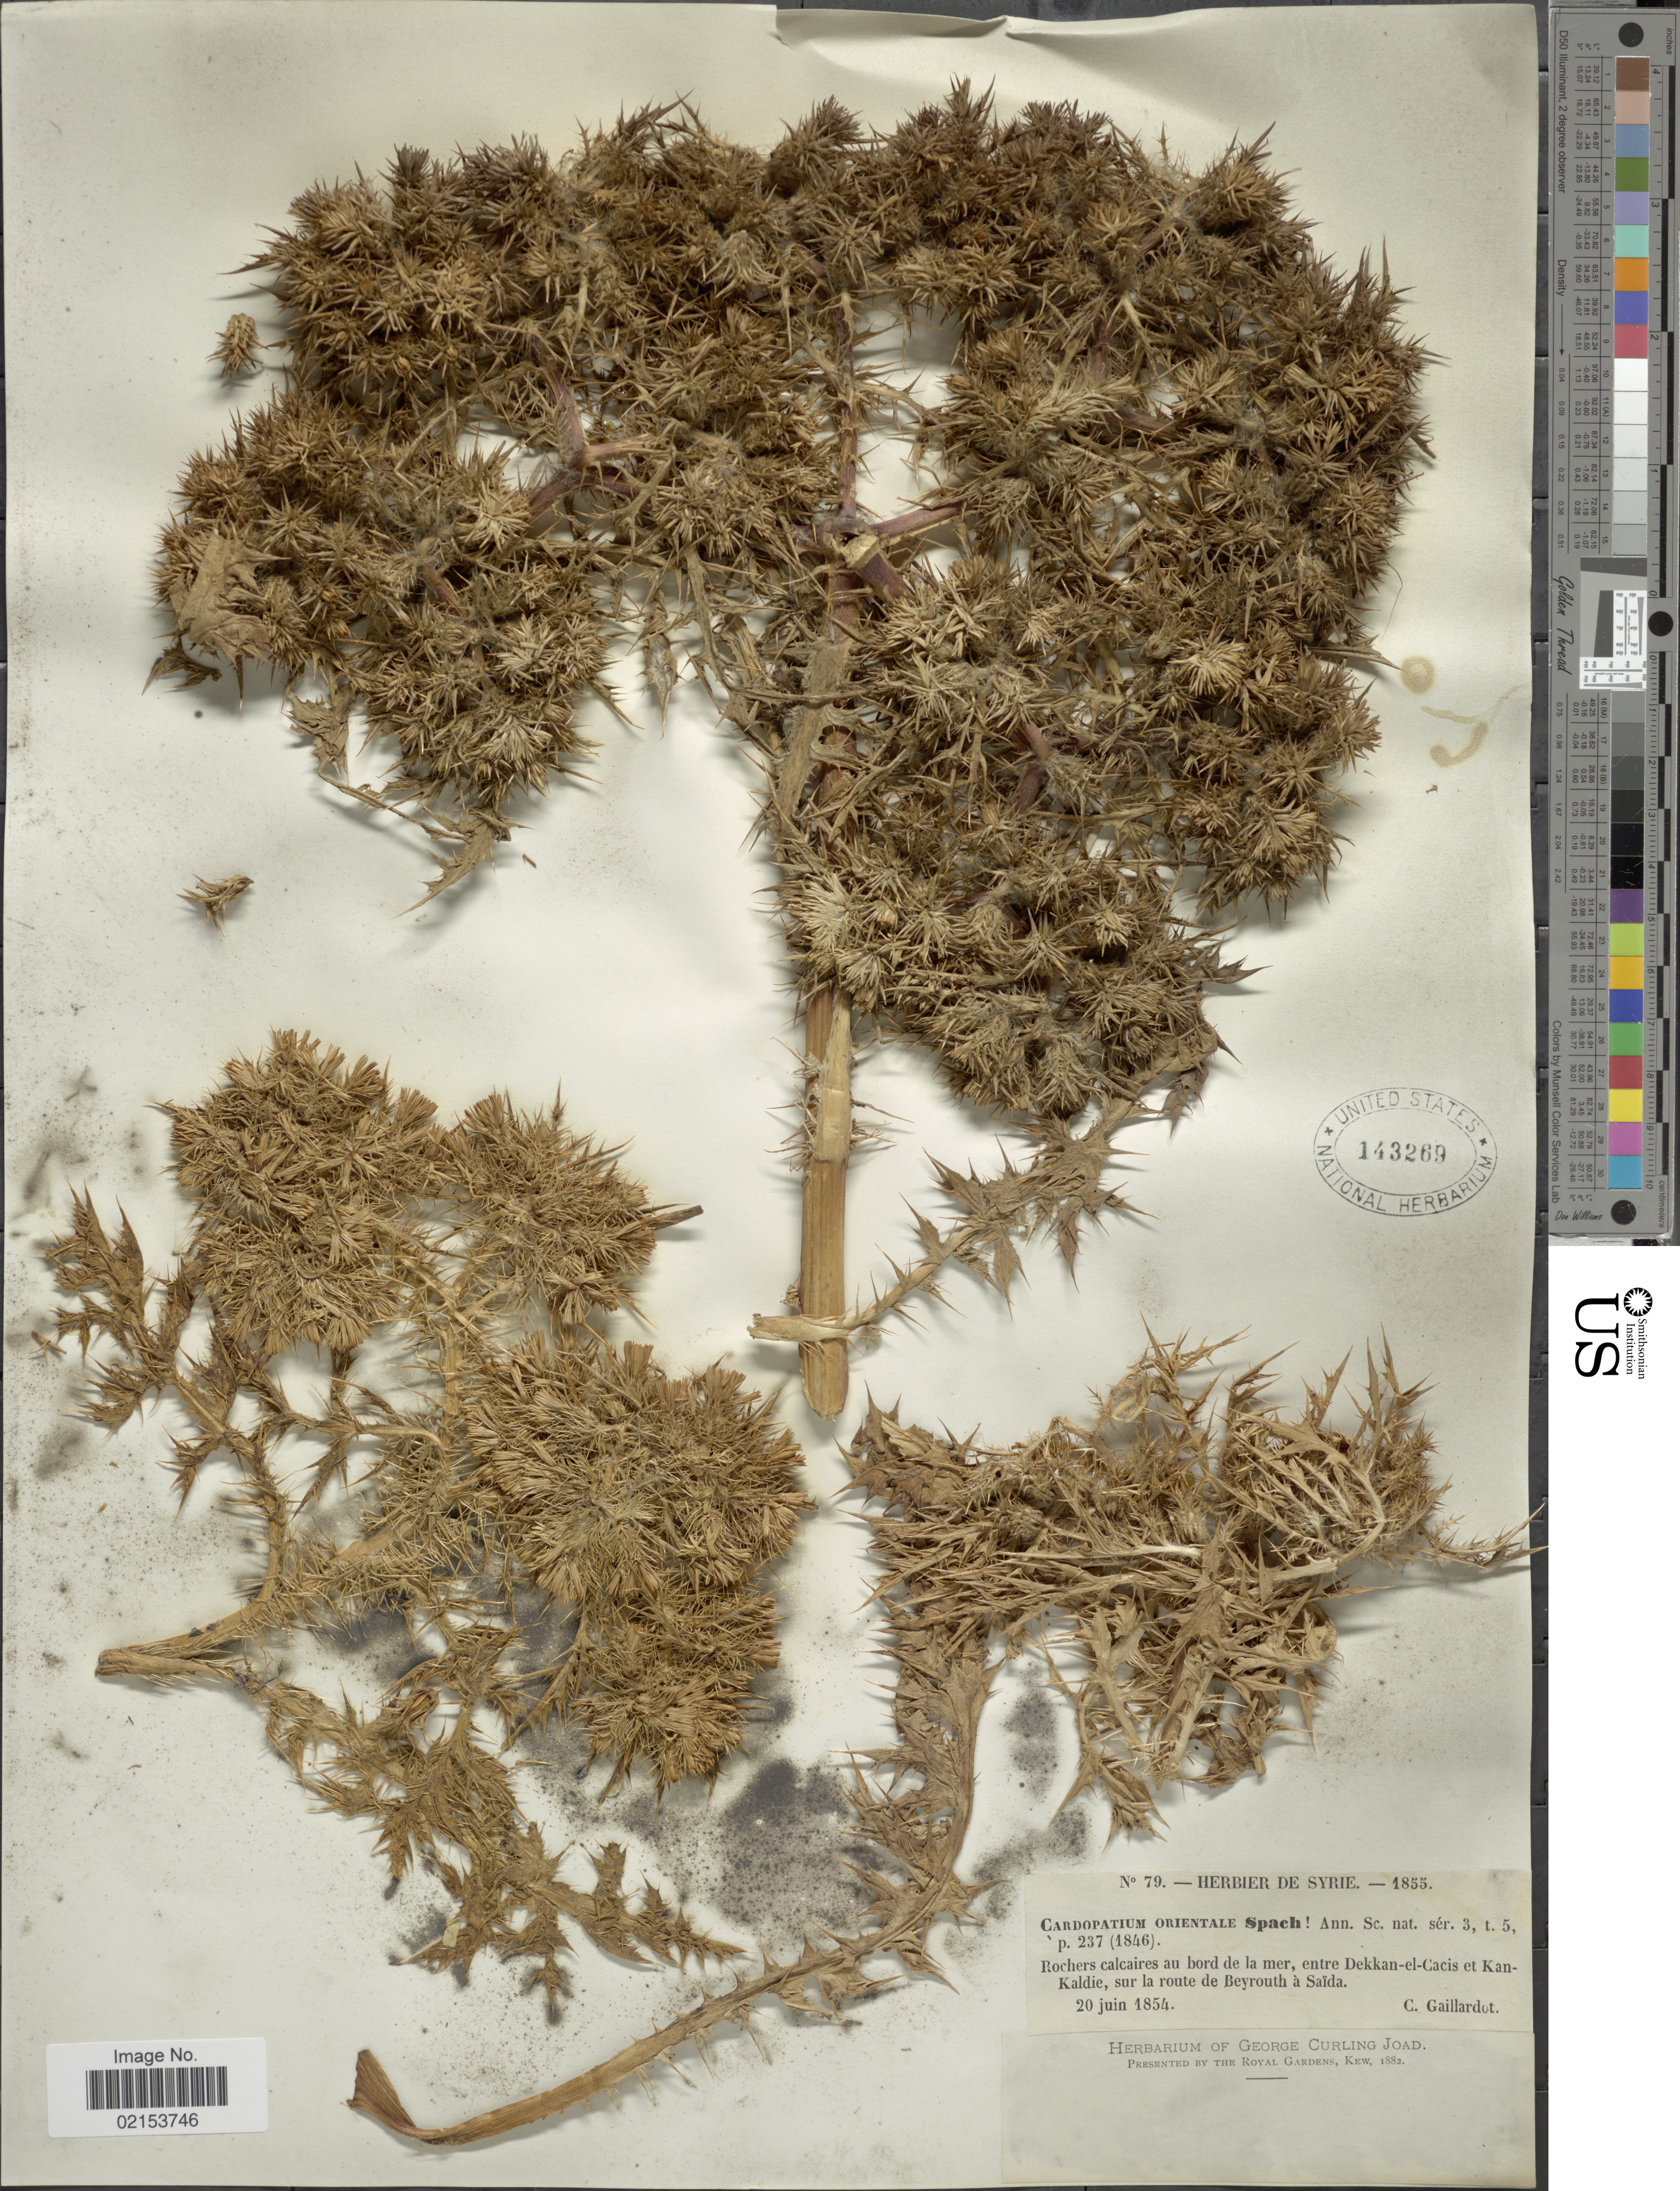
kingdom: Plantae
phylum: Tracheophyta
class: Magnoliopsida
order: Asterales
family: Asteraceae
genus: Cardopatium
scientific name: Cardopatium corymbosum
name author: (L.) Pers.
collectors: C. Gaillardot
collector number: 79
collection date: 1854-06-20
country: Algeria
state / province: Saïda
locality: Au bord de la mer, entre Dekkan-el-cacis et Kan Kaldie, sur la route de Beyrouth a Saida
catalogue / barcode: US 143269